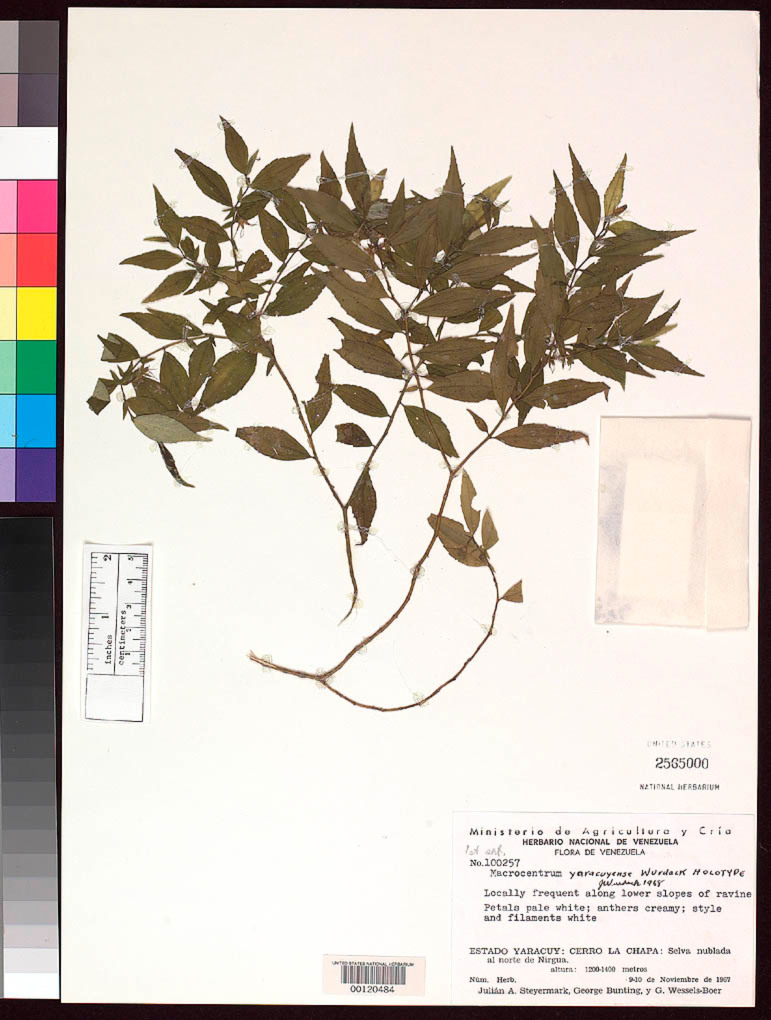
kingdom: Plantae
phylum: Tracheophyta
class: Magnoliopsida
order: Myrtales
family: Melastomataceae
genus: Macrocentrum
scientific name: Macrocentrum yaracuyense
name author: Wurdack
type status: Holotype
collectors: J. Steyermark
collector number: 100257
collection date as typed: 09 Nov 1967 to 10 Nov 1967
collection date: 1967-11-09/1967-11-10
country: Venezuela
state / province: Yaracuy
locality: Cerro La Chapa.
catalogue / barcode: US 2565000